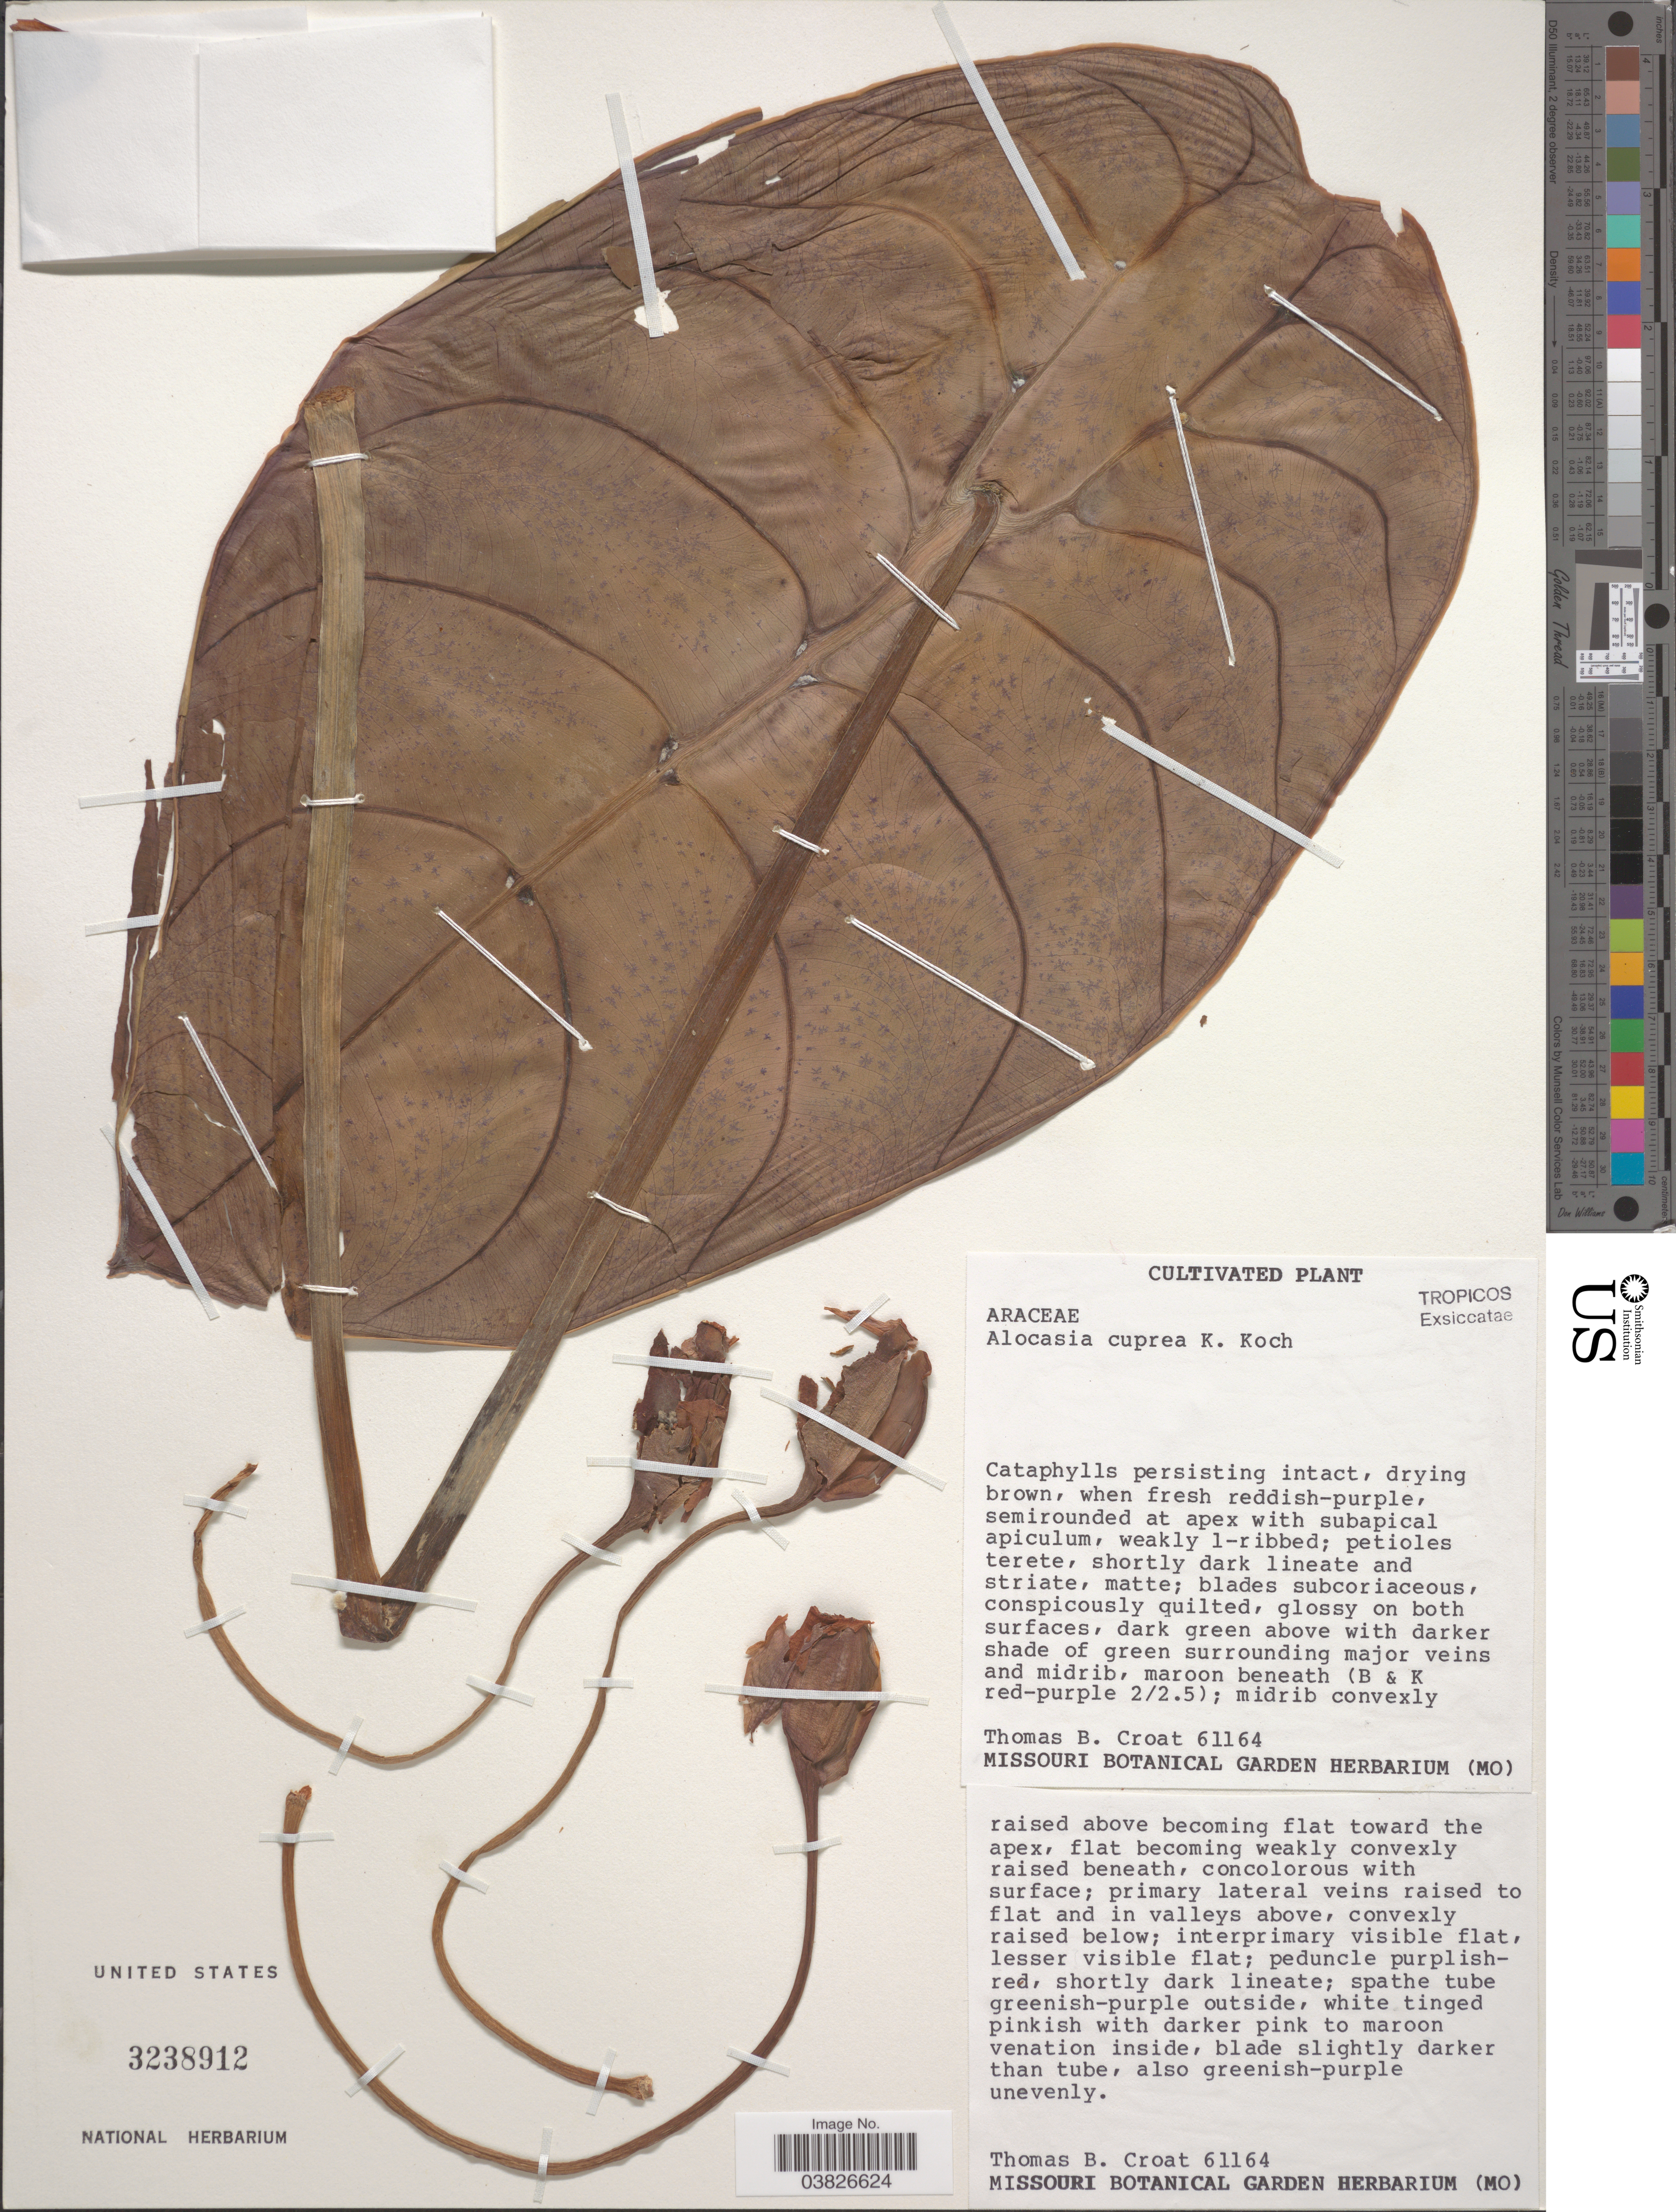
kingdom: Plantae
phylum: Tracheophyta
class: Liliopsida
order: Alismatales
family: Araceae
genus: Alocasia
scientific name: Alocasia cuprea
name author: K. Koch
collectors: T. B. Croat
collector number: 61164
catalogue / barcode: US 3238912